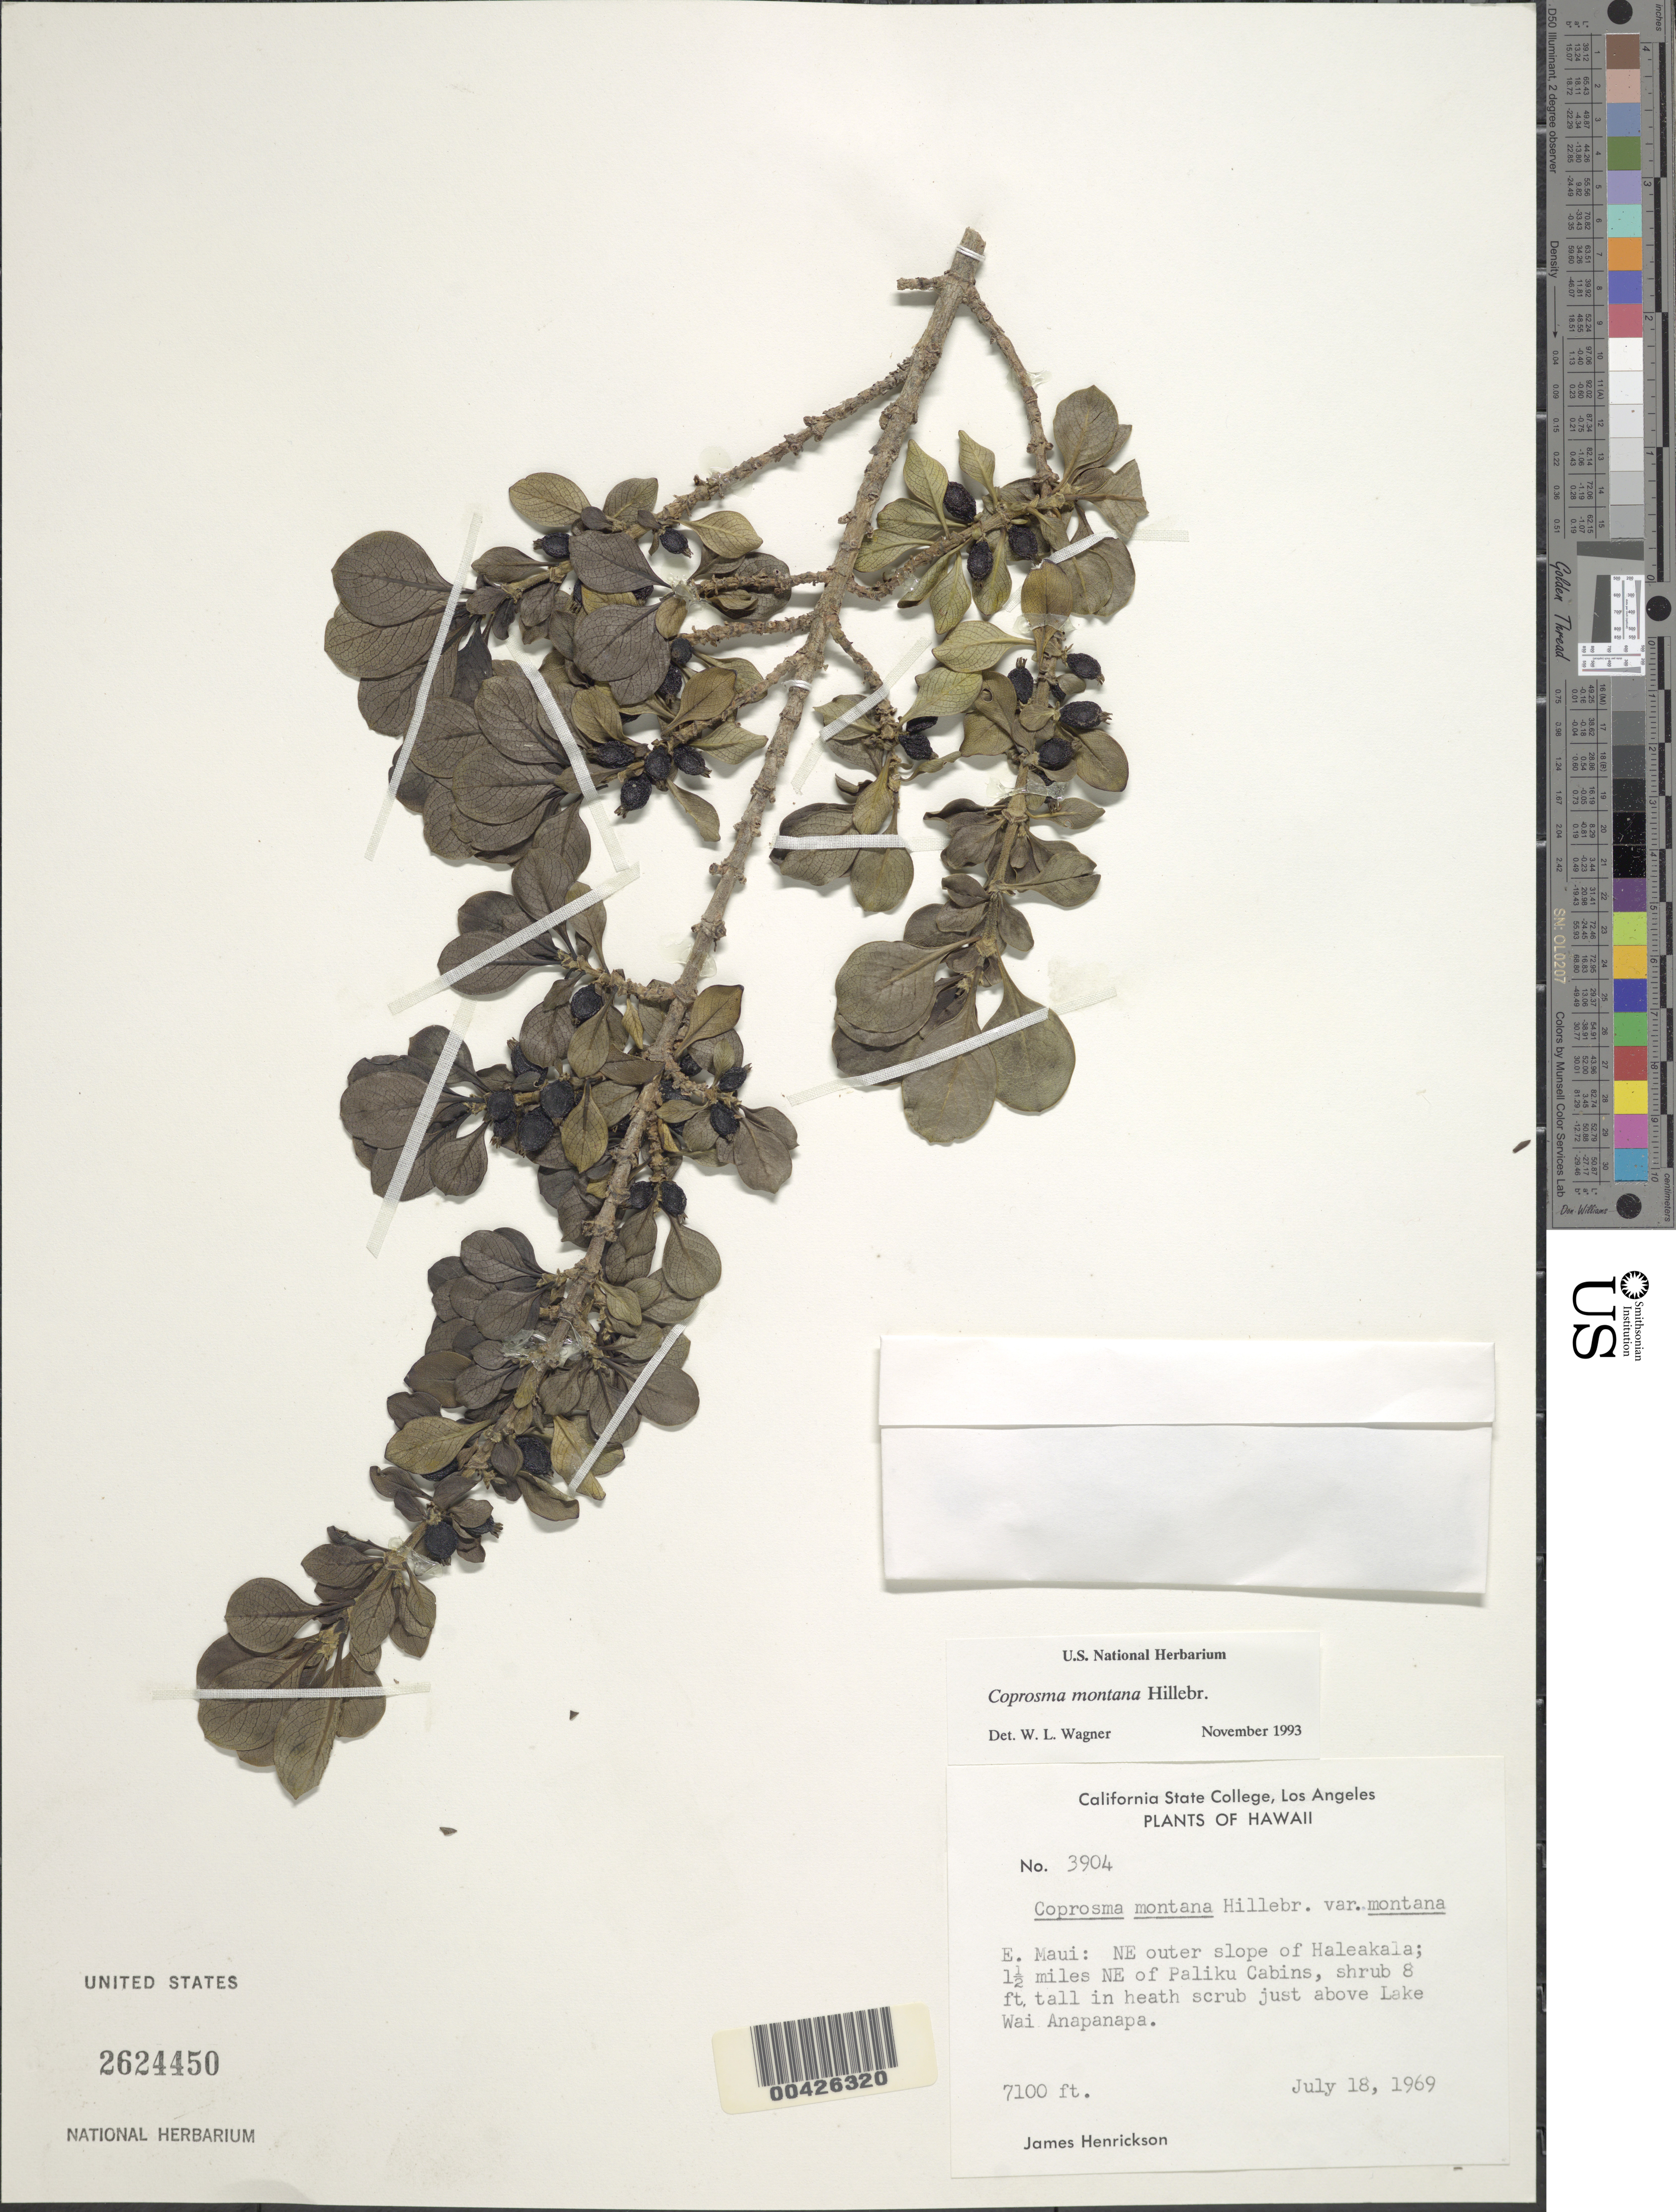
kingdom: Plantae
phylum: Tracheophyta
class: Magnoliopsida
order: Gentianales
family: Rubiaceae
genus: Coprosma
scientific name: Coprosma montana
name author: Hillebr.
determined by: Wagner, W. L., (BOT), Smithsonian Institution - National Museum of Natural History (UNITED STATES)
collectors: J. S. Henrickson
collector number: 3904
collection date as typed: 18 Jul 1969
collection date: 1969-07-18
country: United States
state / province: Hawaii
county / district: Maui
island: Maui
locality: E Maui: NE outer slope of Haleakala; 1.5 mi NE of Paliku Cabins, just above Lake Wai Anapanapu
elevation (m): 2164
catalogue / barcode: US 2624450